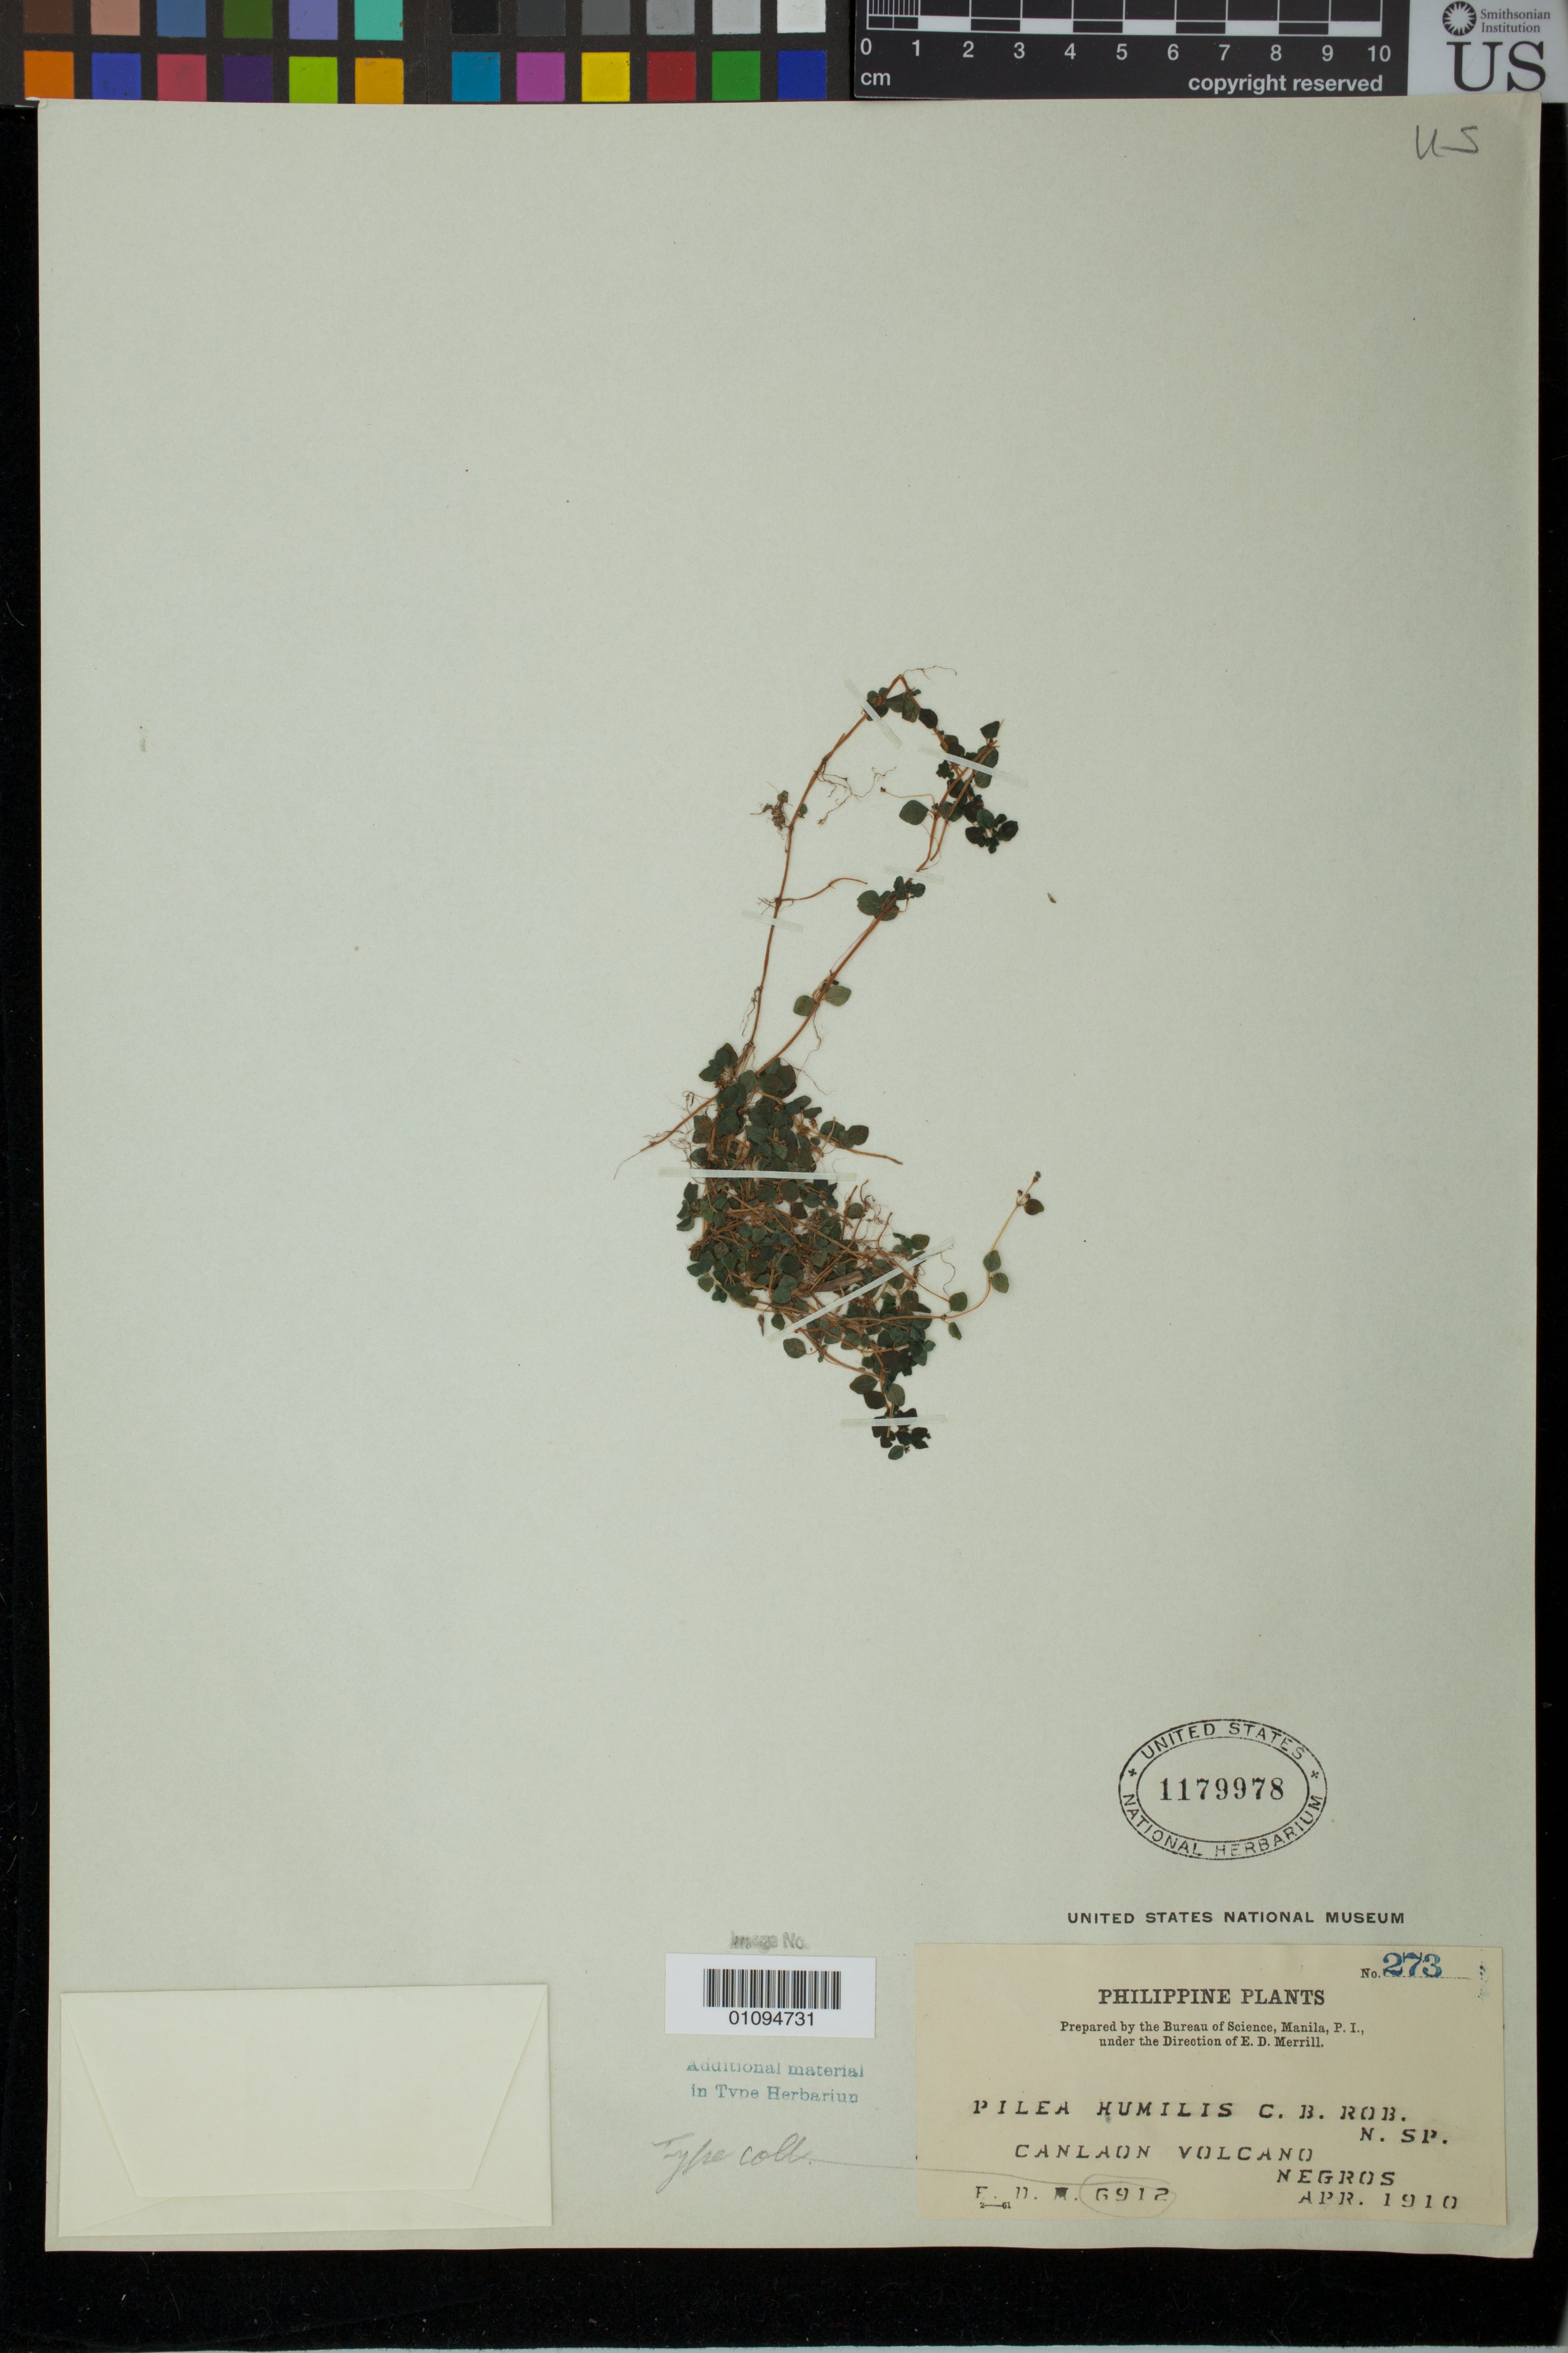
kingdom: Plantae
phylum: Tracheophyta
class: Magnoliopsida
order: Rosales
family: Urticaceae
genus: Pilea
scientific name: Pilea humilis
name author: C.B. Rob.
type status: Isotype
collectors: E. D. Merrill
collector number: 6912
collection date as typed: Apr 1910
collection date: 1910-04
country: Philippines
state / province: Western Visayas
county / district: Negros Occidental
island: Negros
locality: Canlaon Volcano.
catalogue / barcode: US 1179978